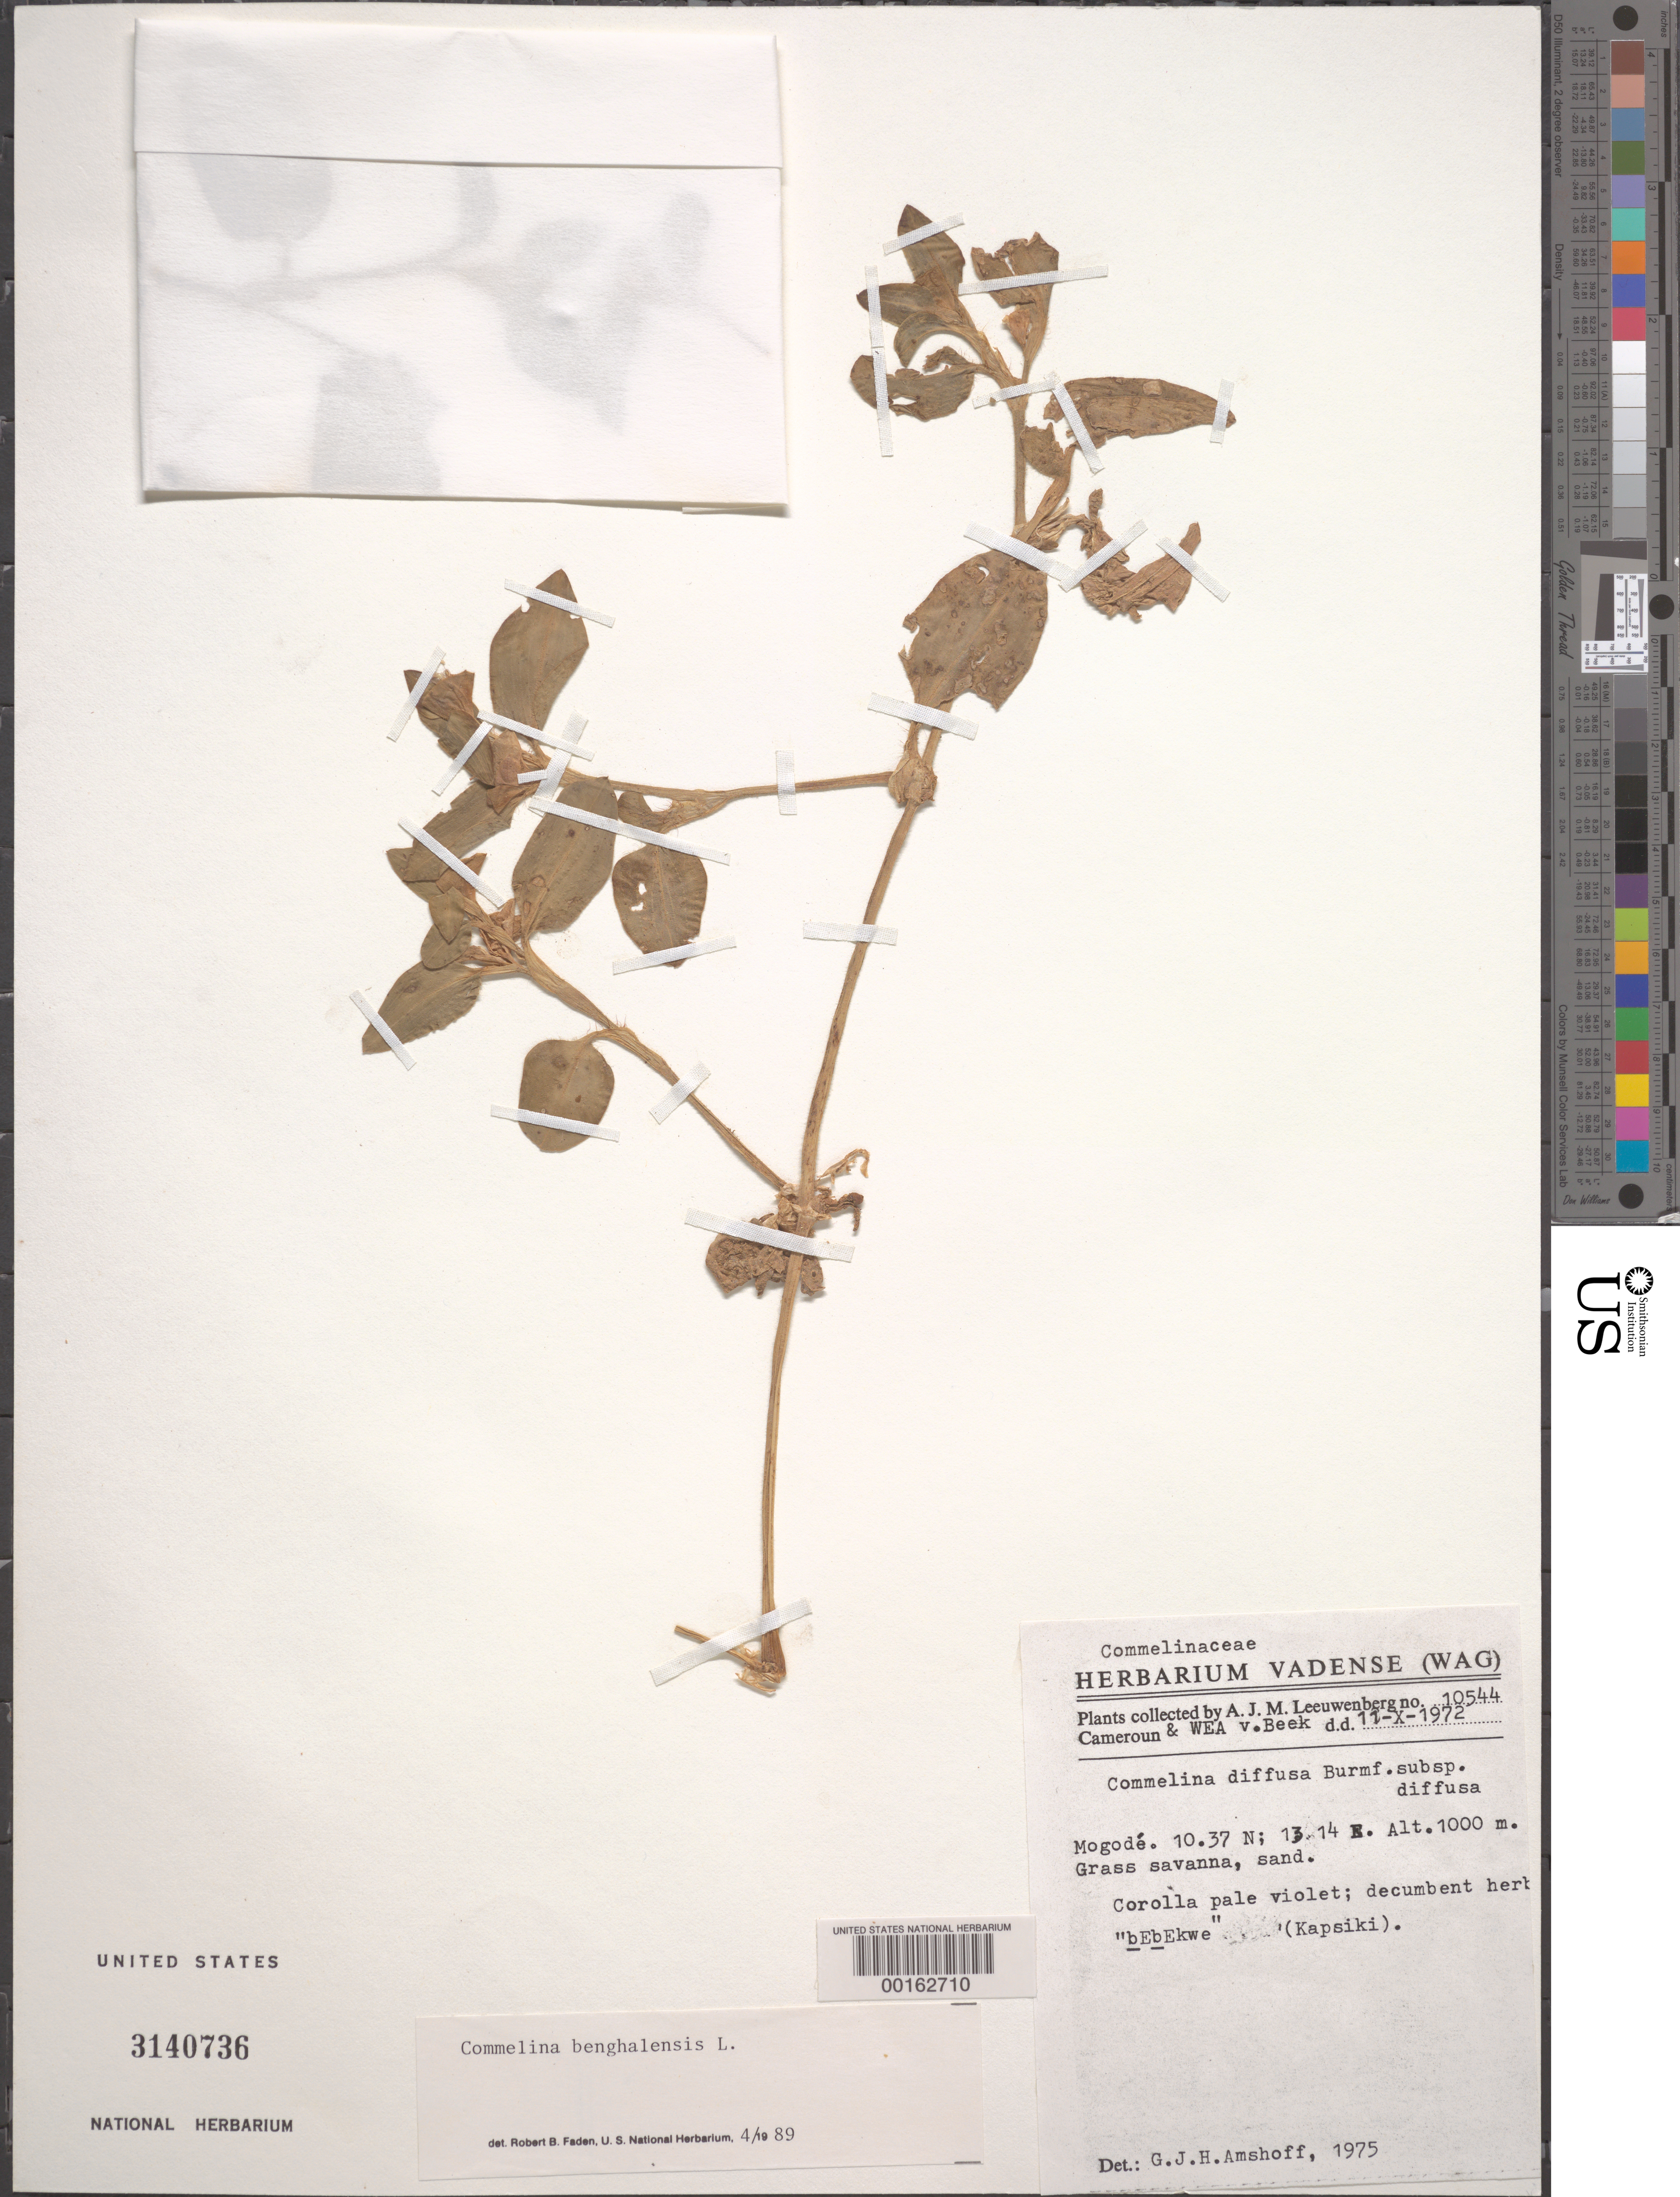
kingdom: Plantae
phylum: Tracheophyta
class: Liliopsida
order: Commelinales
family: Commelinaceae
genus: Commelina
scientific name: Commelina benghalensis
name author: L.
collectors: A. J. M. Leeuwenberg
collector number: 10544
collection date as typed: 11 Oct 1972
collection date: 1972-10-11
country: Cameroon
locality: Mogode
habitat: Grass savanna, sand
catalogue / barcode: US 3140736